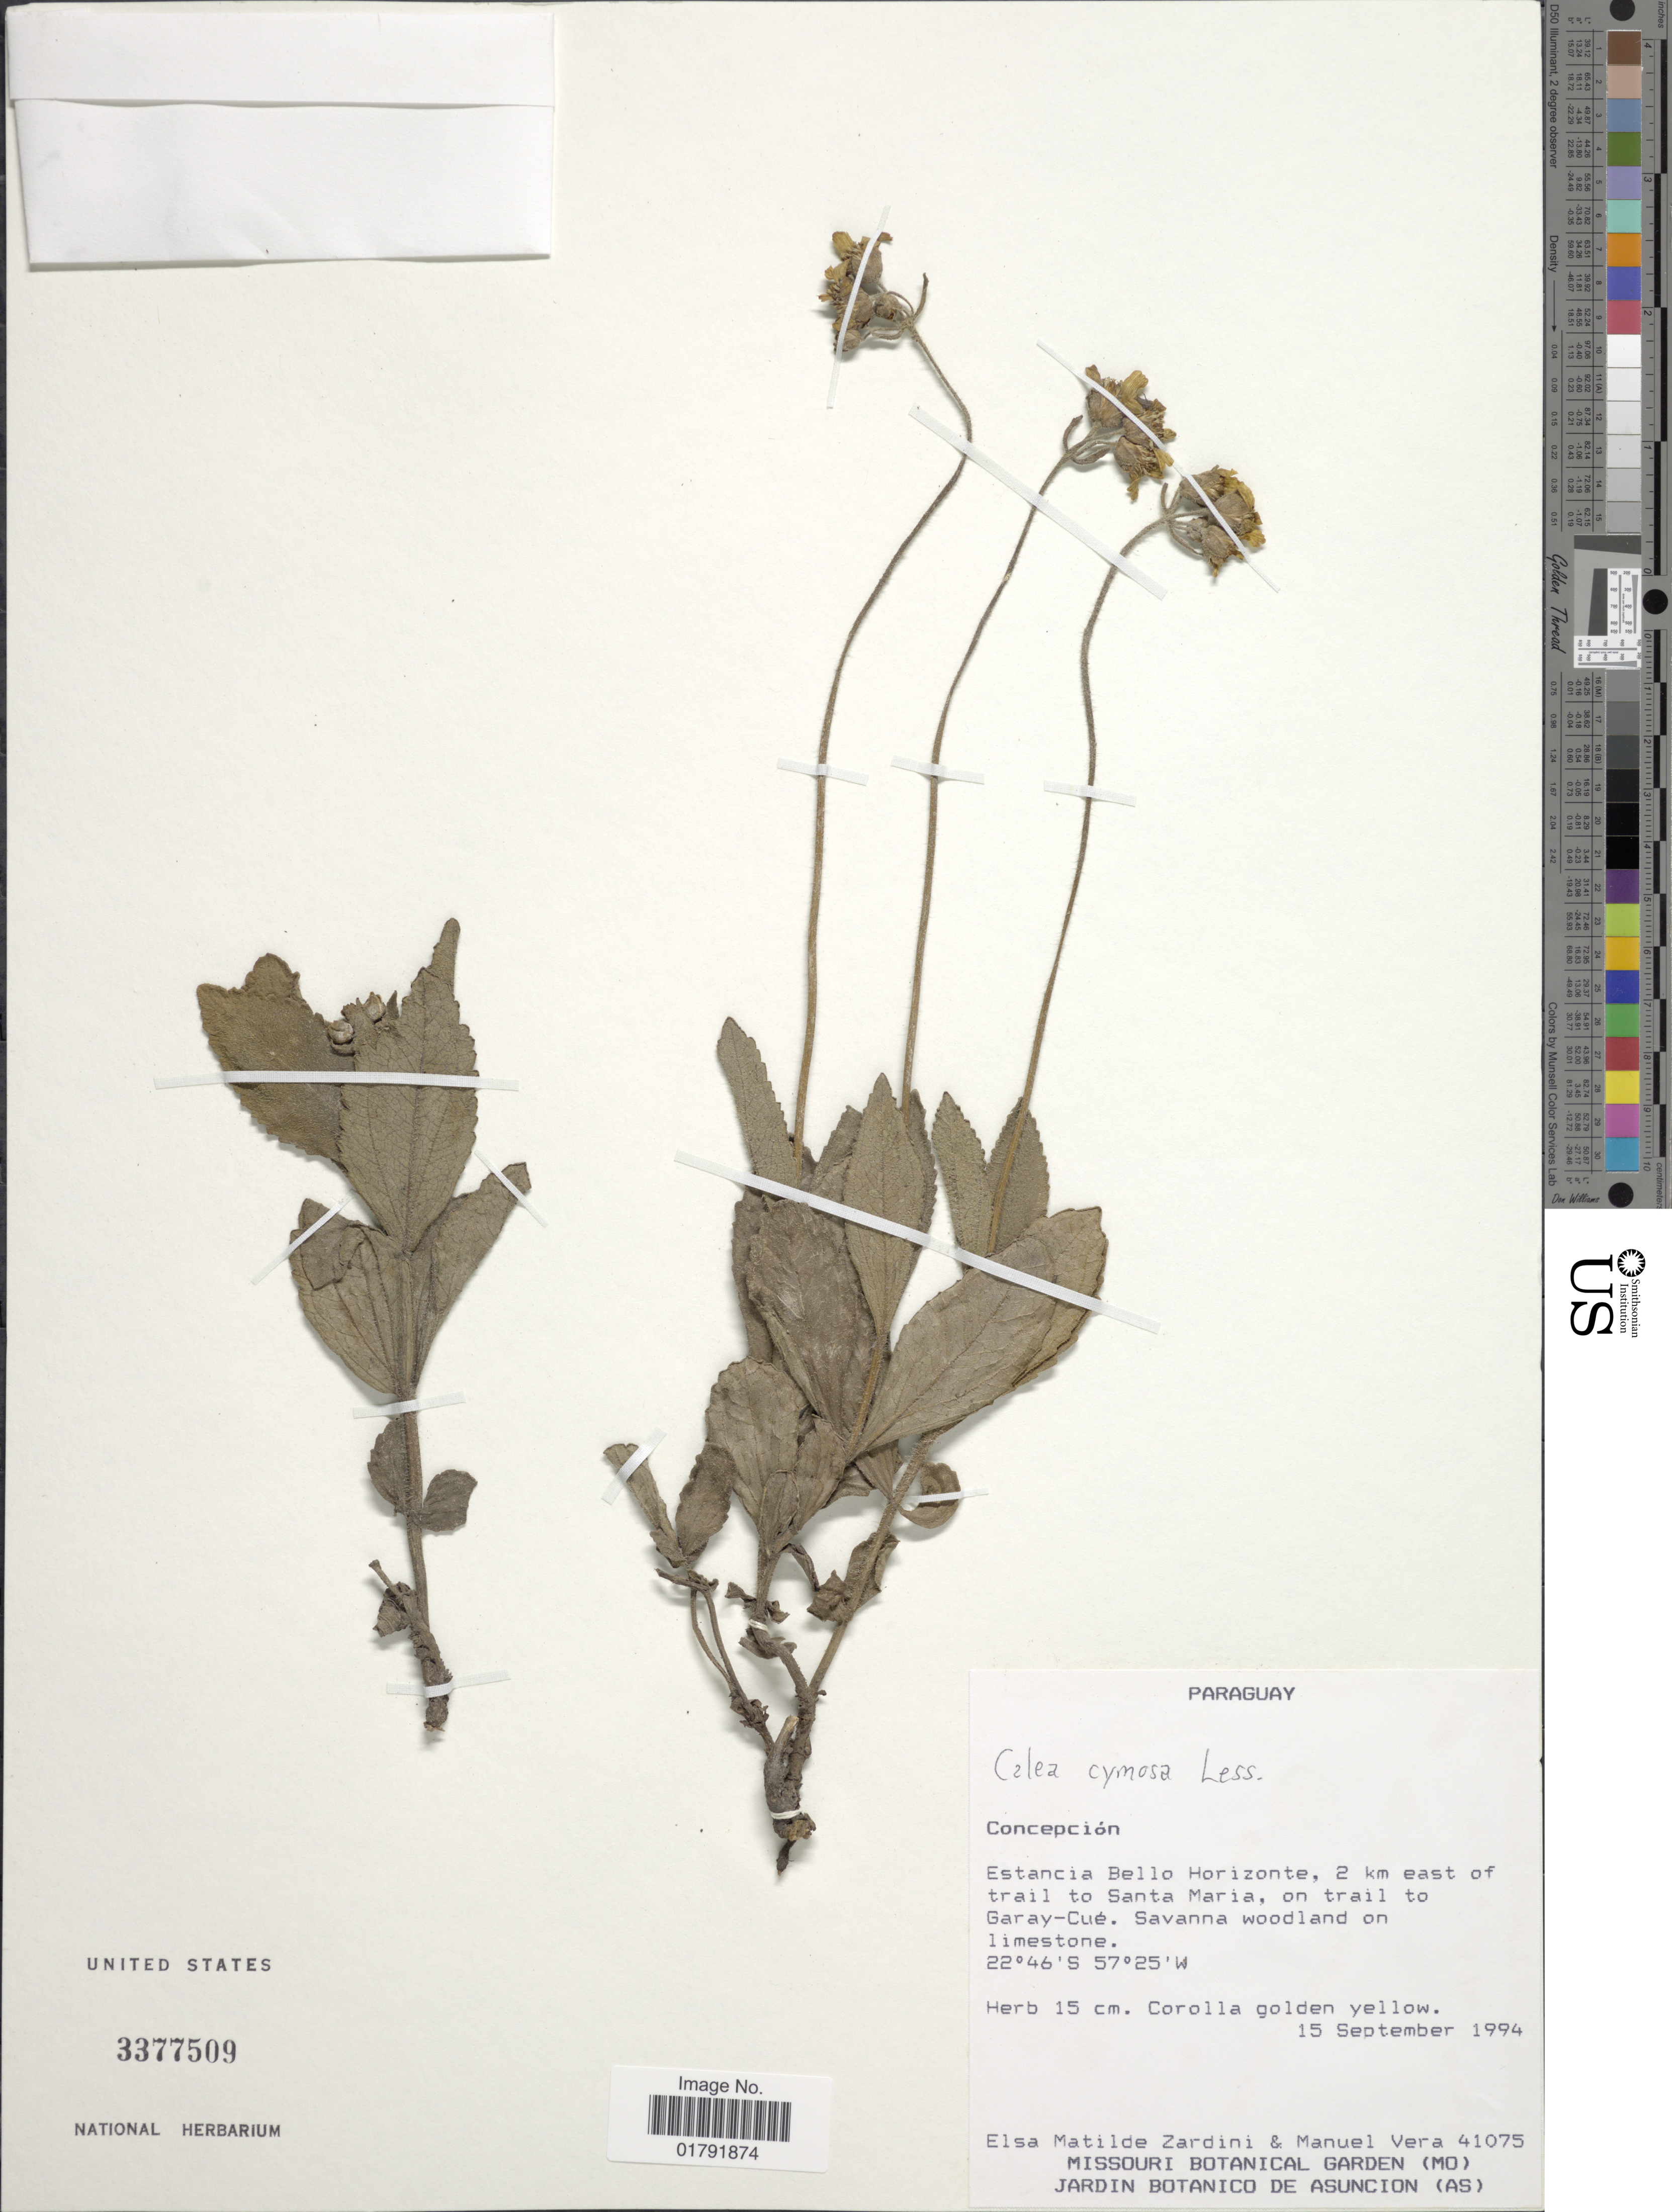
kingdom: Plantae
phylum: Tracheophyta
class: Magnoliopsida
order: Asterales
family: Asteraceae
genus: Calea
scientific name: Calea cymosa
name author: Less.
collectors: E. M. Zardini & M. Vera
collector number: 41075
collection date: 1994-09-15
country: Paraguay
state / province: Concepcion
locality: Estancia Bello Horizonte, 2 km east of trail to Santa Maria, on trail to Garay-Cue, savanna woodland on limestone.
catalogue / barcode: US 3377509